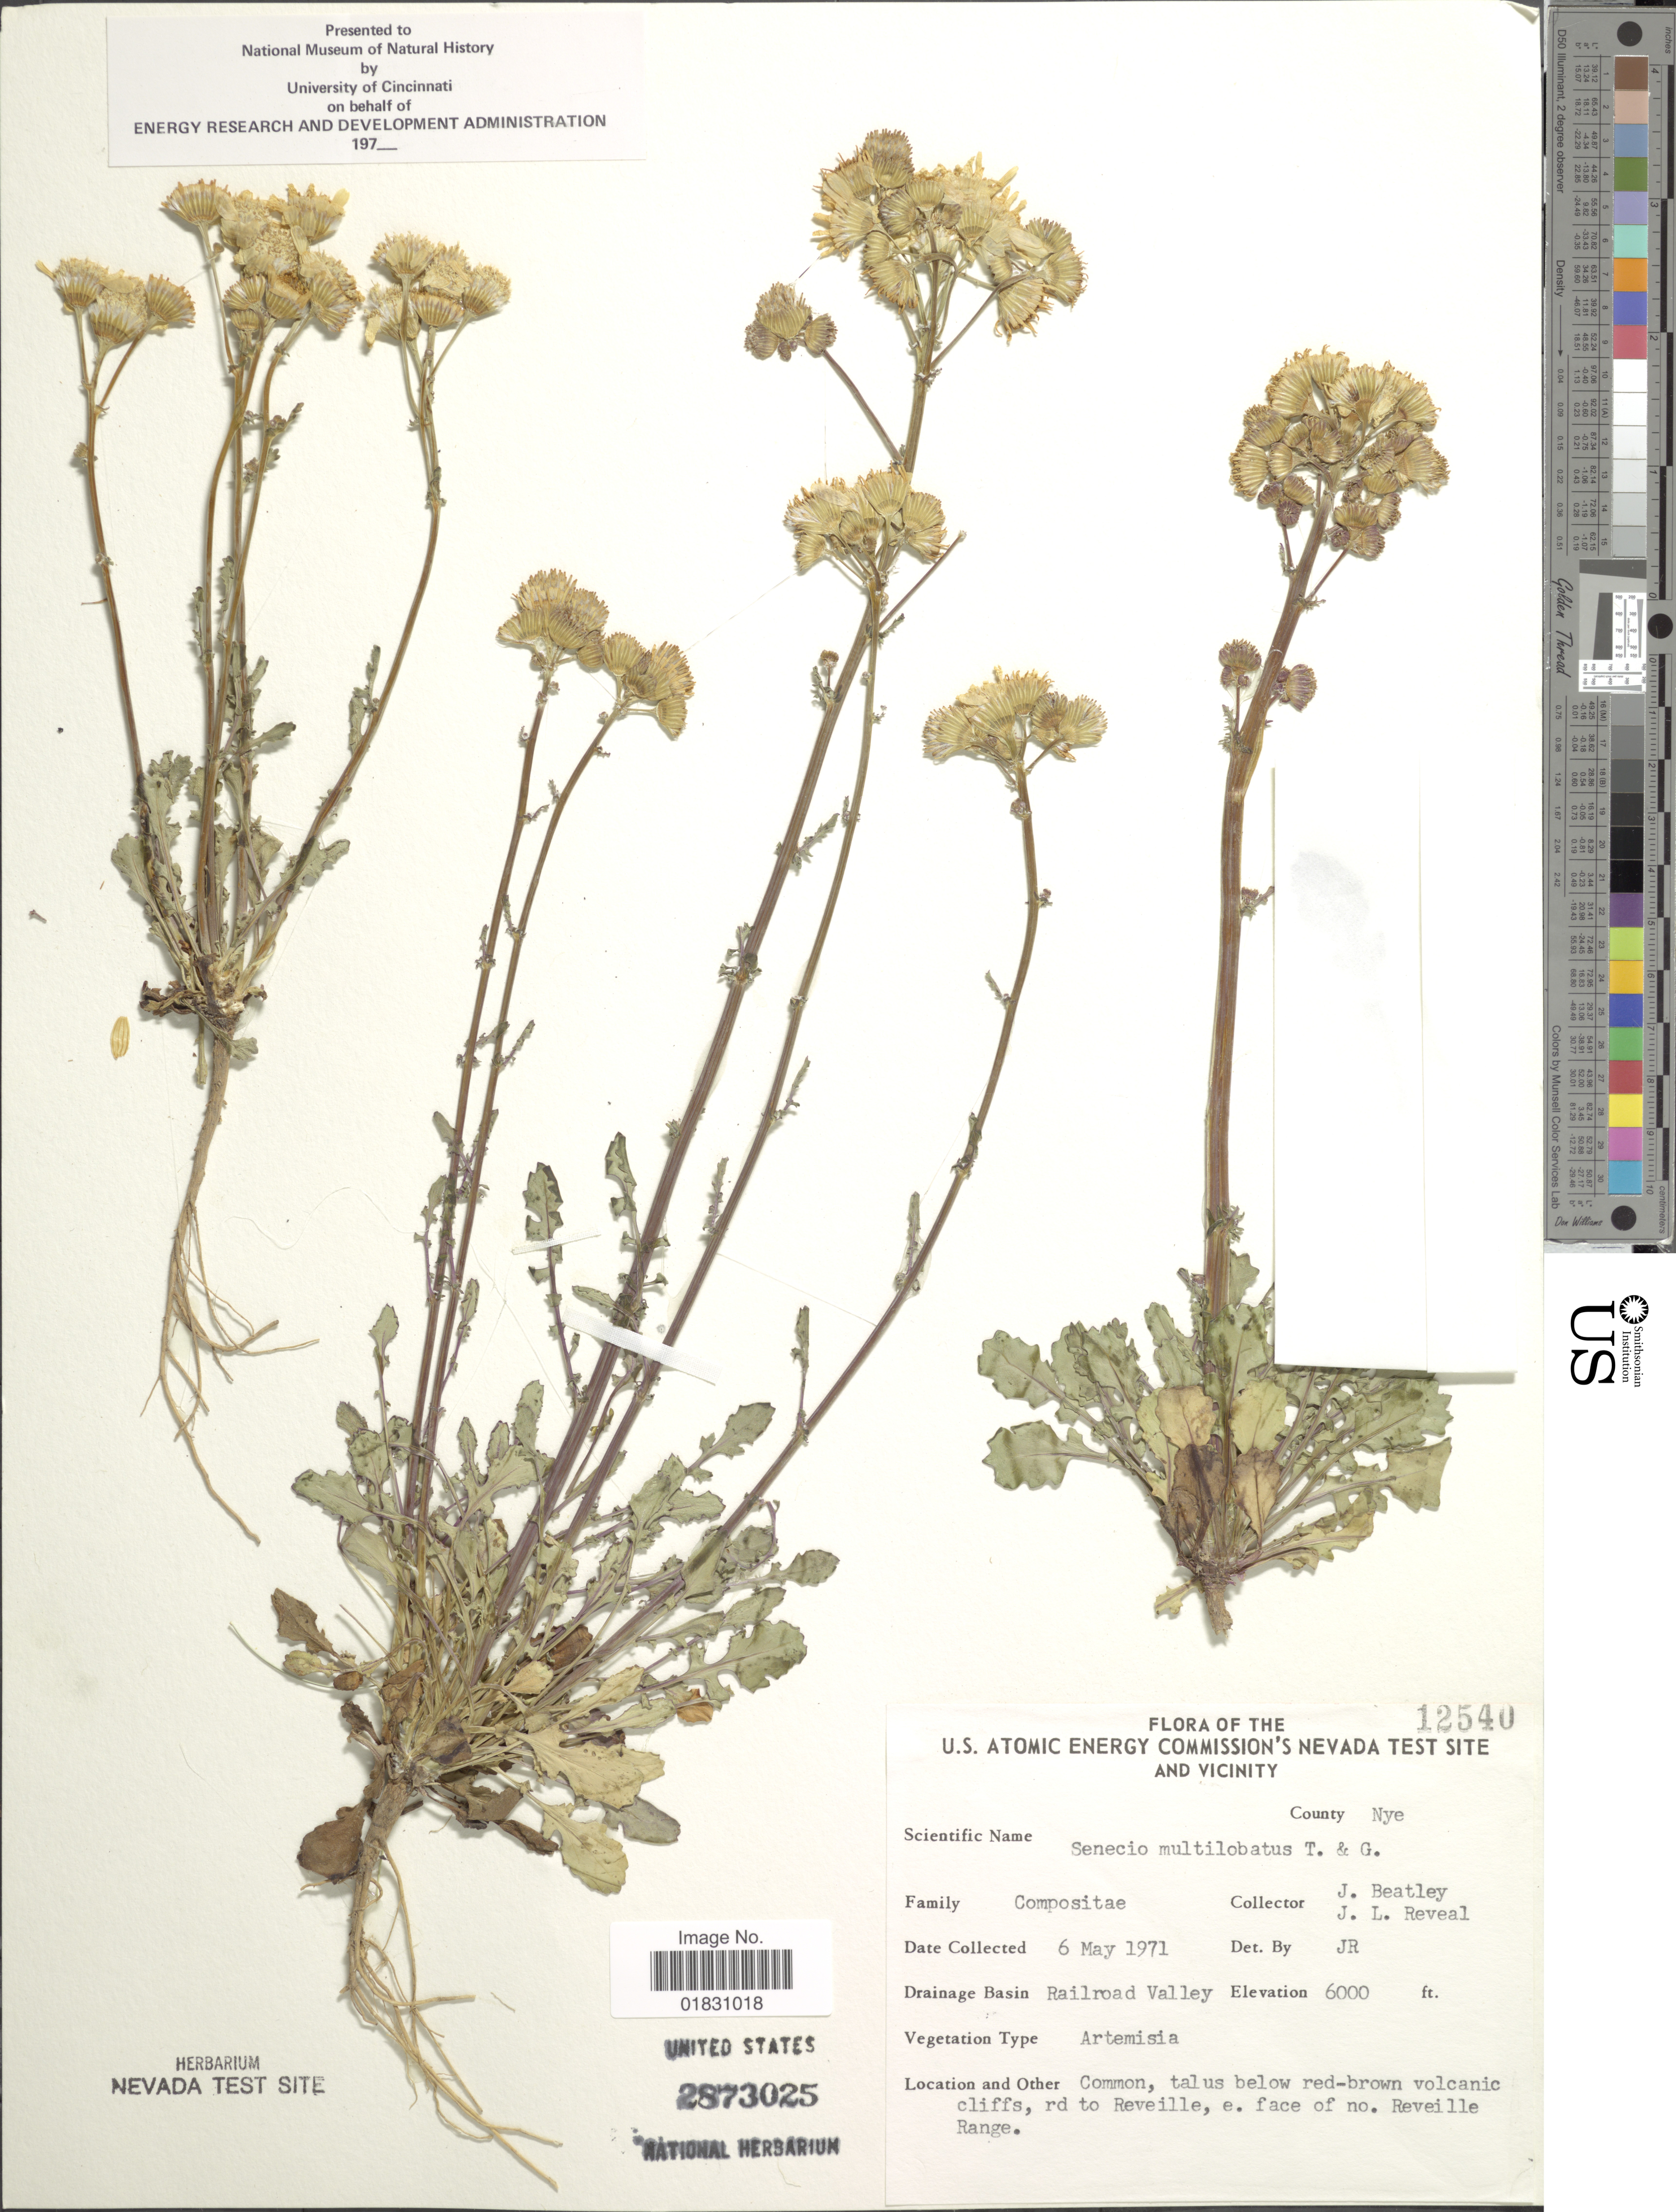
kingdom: Plantae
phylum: Tracheophyta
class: Magnoliopsida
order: Asterales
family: Asteraceae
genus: Packera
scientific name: Packera multilobata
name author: (Torr. & A. Gray) W.A. Weber & Á. Löve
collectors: J. C. Beatley & J. L. Reveal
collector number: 12540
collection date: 1971-05-06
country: United States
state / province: Nevada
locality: U.S. Atomic Energy Commission's Nevada Test Site And Vicinity, County Nye, Drainage Basin Railroad Valley, Common, talus below red-brown volcanic cliffs, rd to Reveille, e. face of no. Reveille Range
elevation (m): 1829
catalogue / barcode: US 2873025